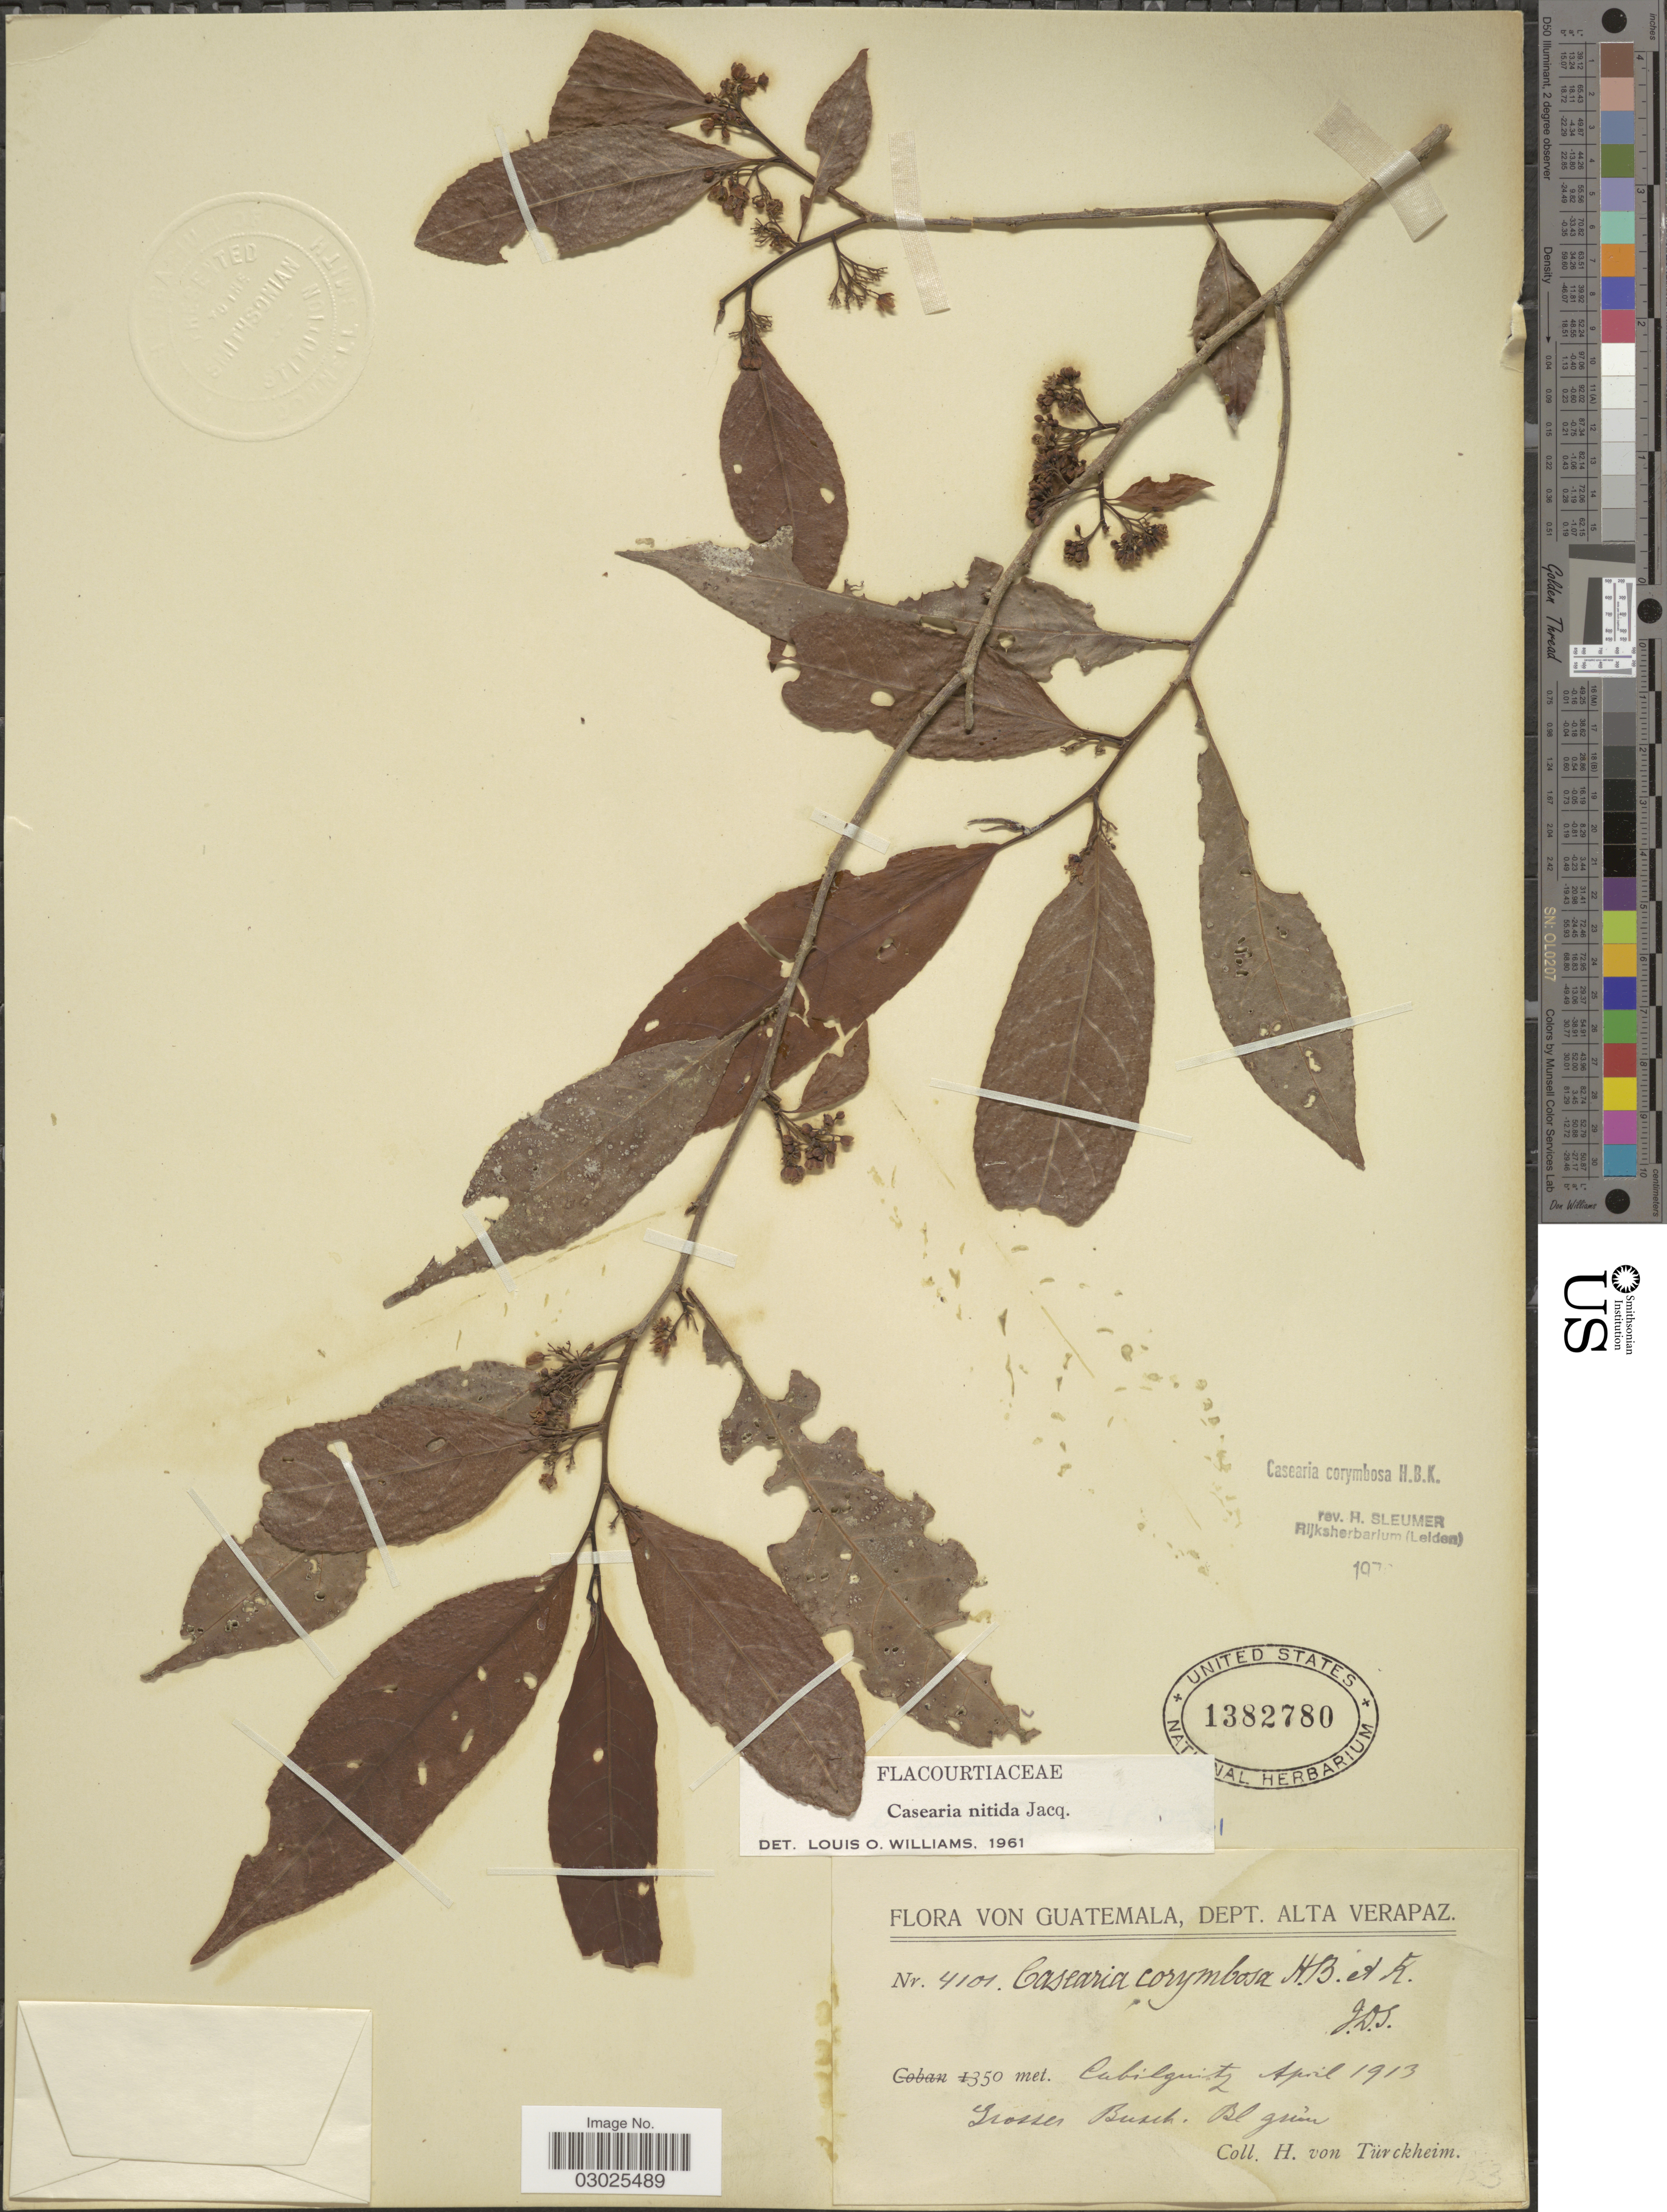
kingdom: Plantae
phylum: Tracheophyta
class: Magnoliopsida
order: Malpighiales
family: Salicaceae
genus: Casearia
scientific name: Casearia corymbosa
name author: Kunth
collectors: H. von Türckheim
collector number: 4101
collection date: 1913-04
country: Guatemala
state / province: Alta Verapaz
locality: Dept. Alta Verapaz. Cubiguitz. Grossen Busch.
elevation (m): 1350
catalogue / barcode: US 1382780